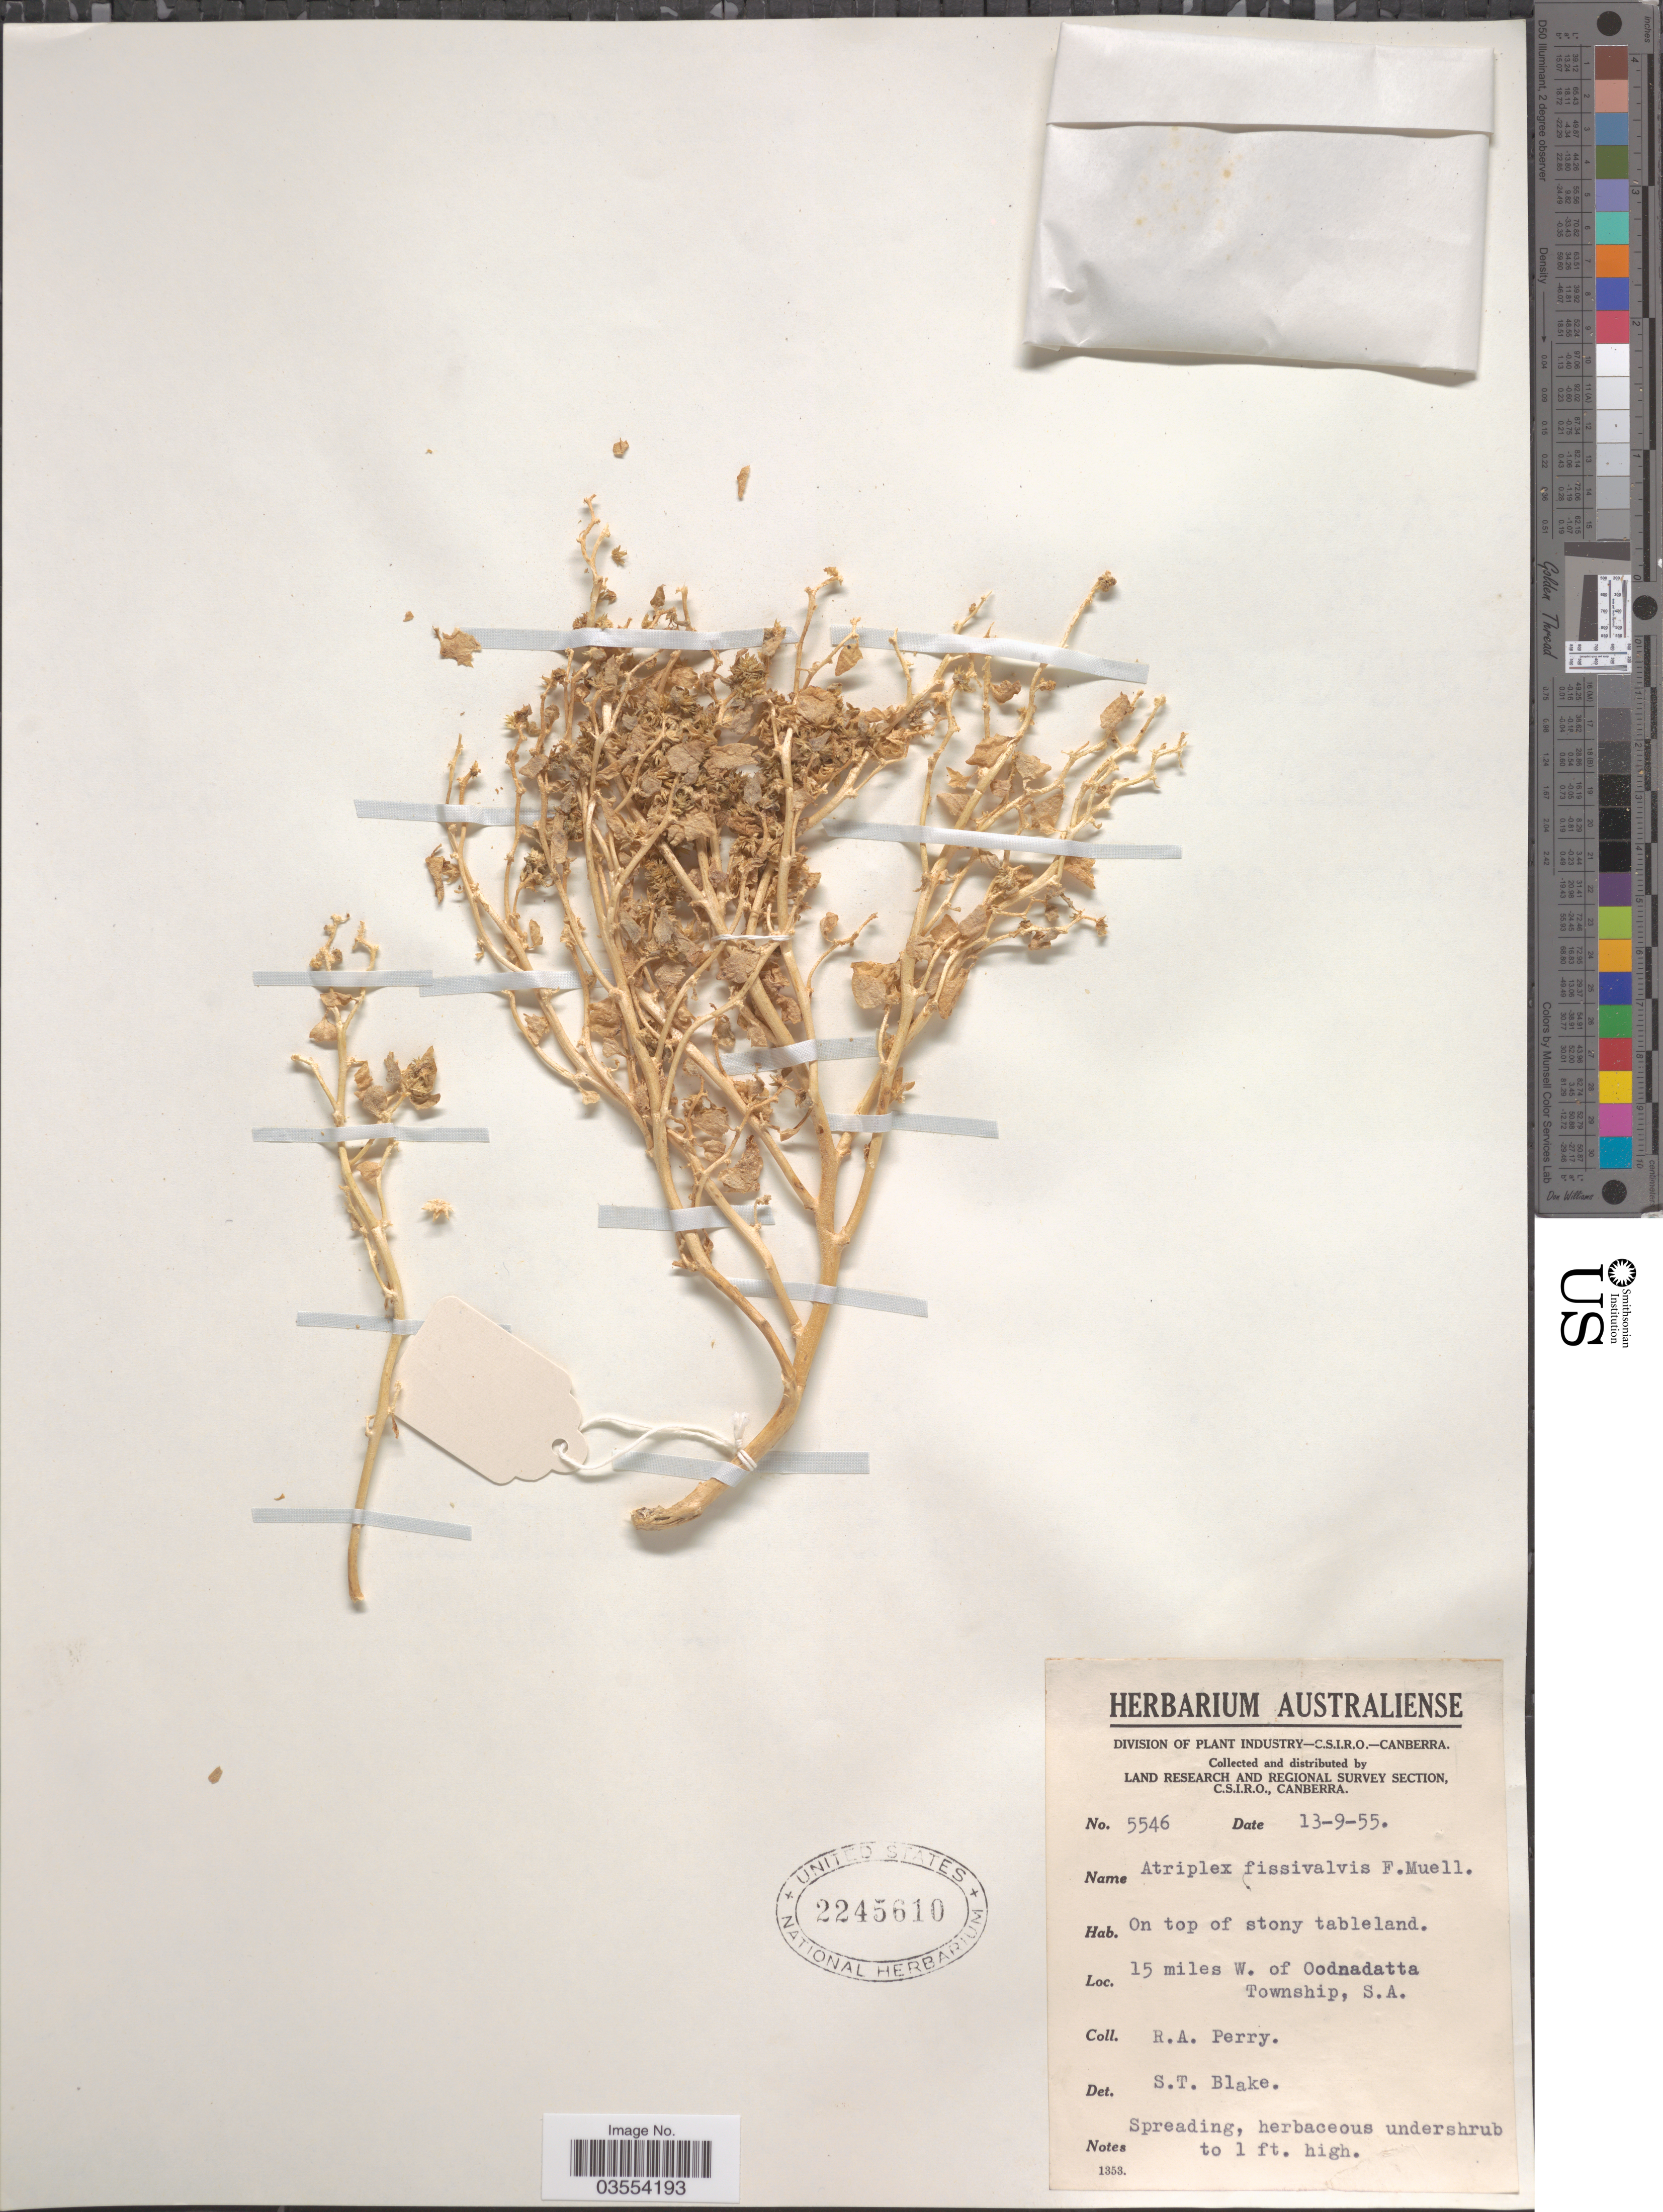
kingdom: Plantae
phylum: Tracheophyta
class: Magnoliopsida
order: Caryophyllales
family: Amaranthaceae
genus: Atriplex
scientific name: Atriplex fissivalvis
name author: F. Muell.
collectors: Perry, R. A.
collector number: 5546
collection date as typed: Transcribed d/m/y: 13/9/55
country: Australia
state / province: South Australia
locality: On top of stony tableland. 15 miles W. of Oodnadatta Township.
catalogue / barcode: US 2245610